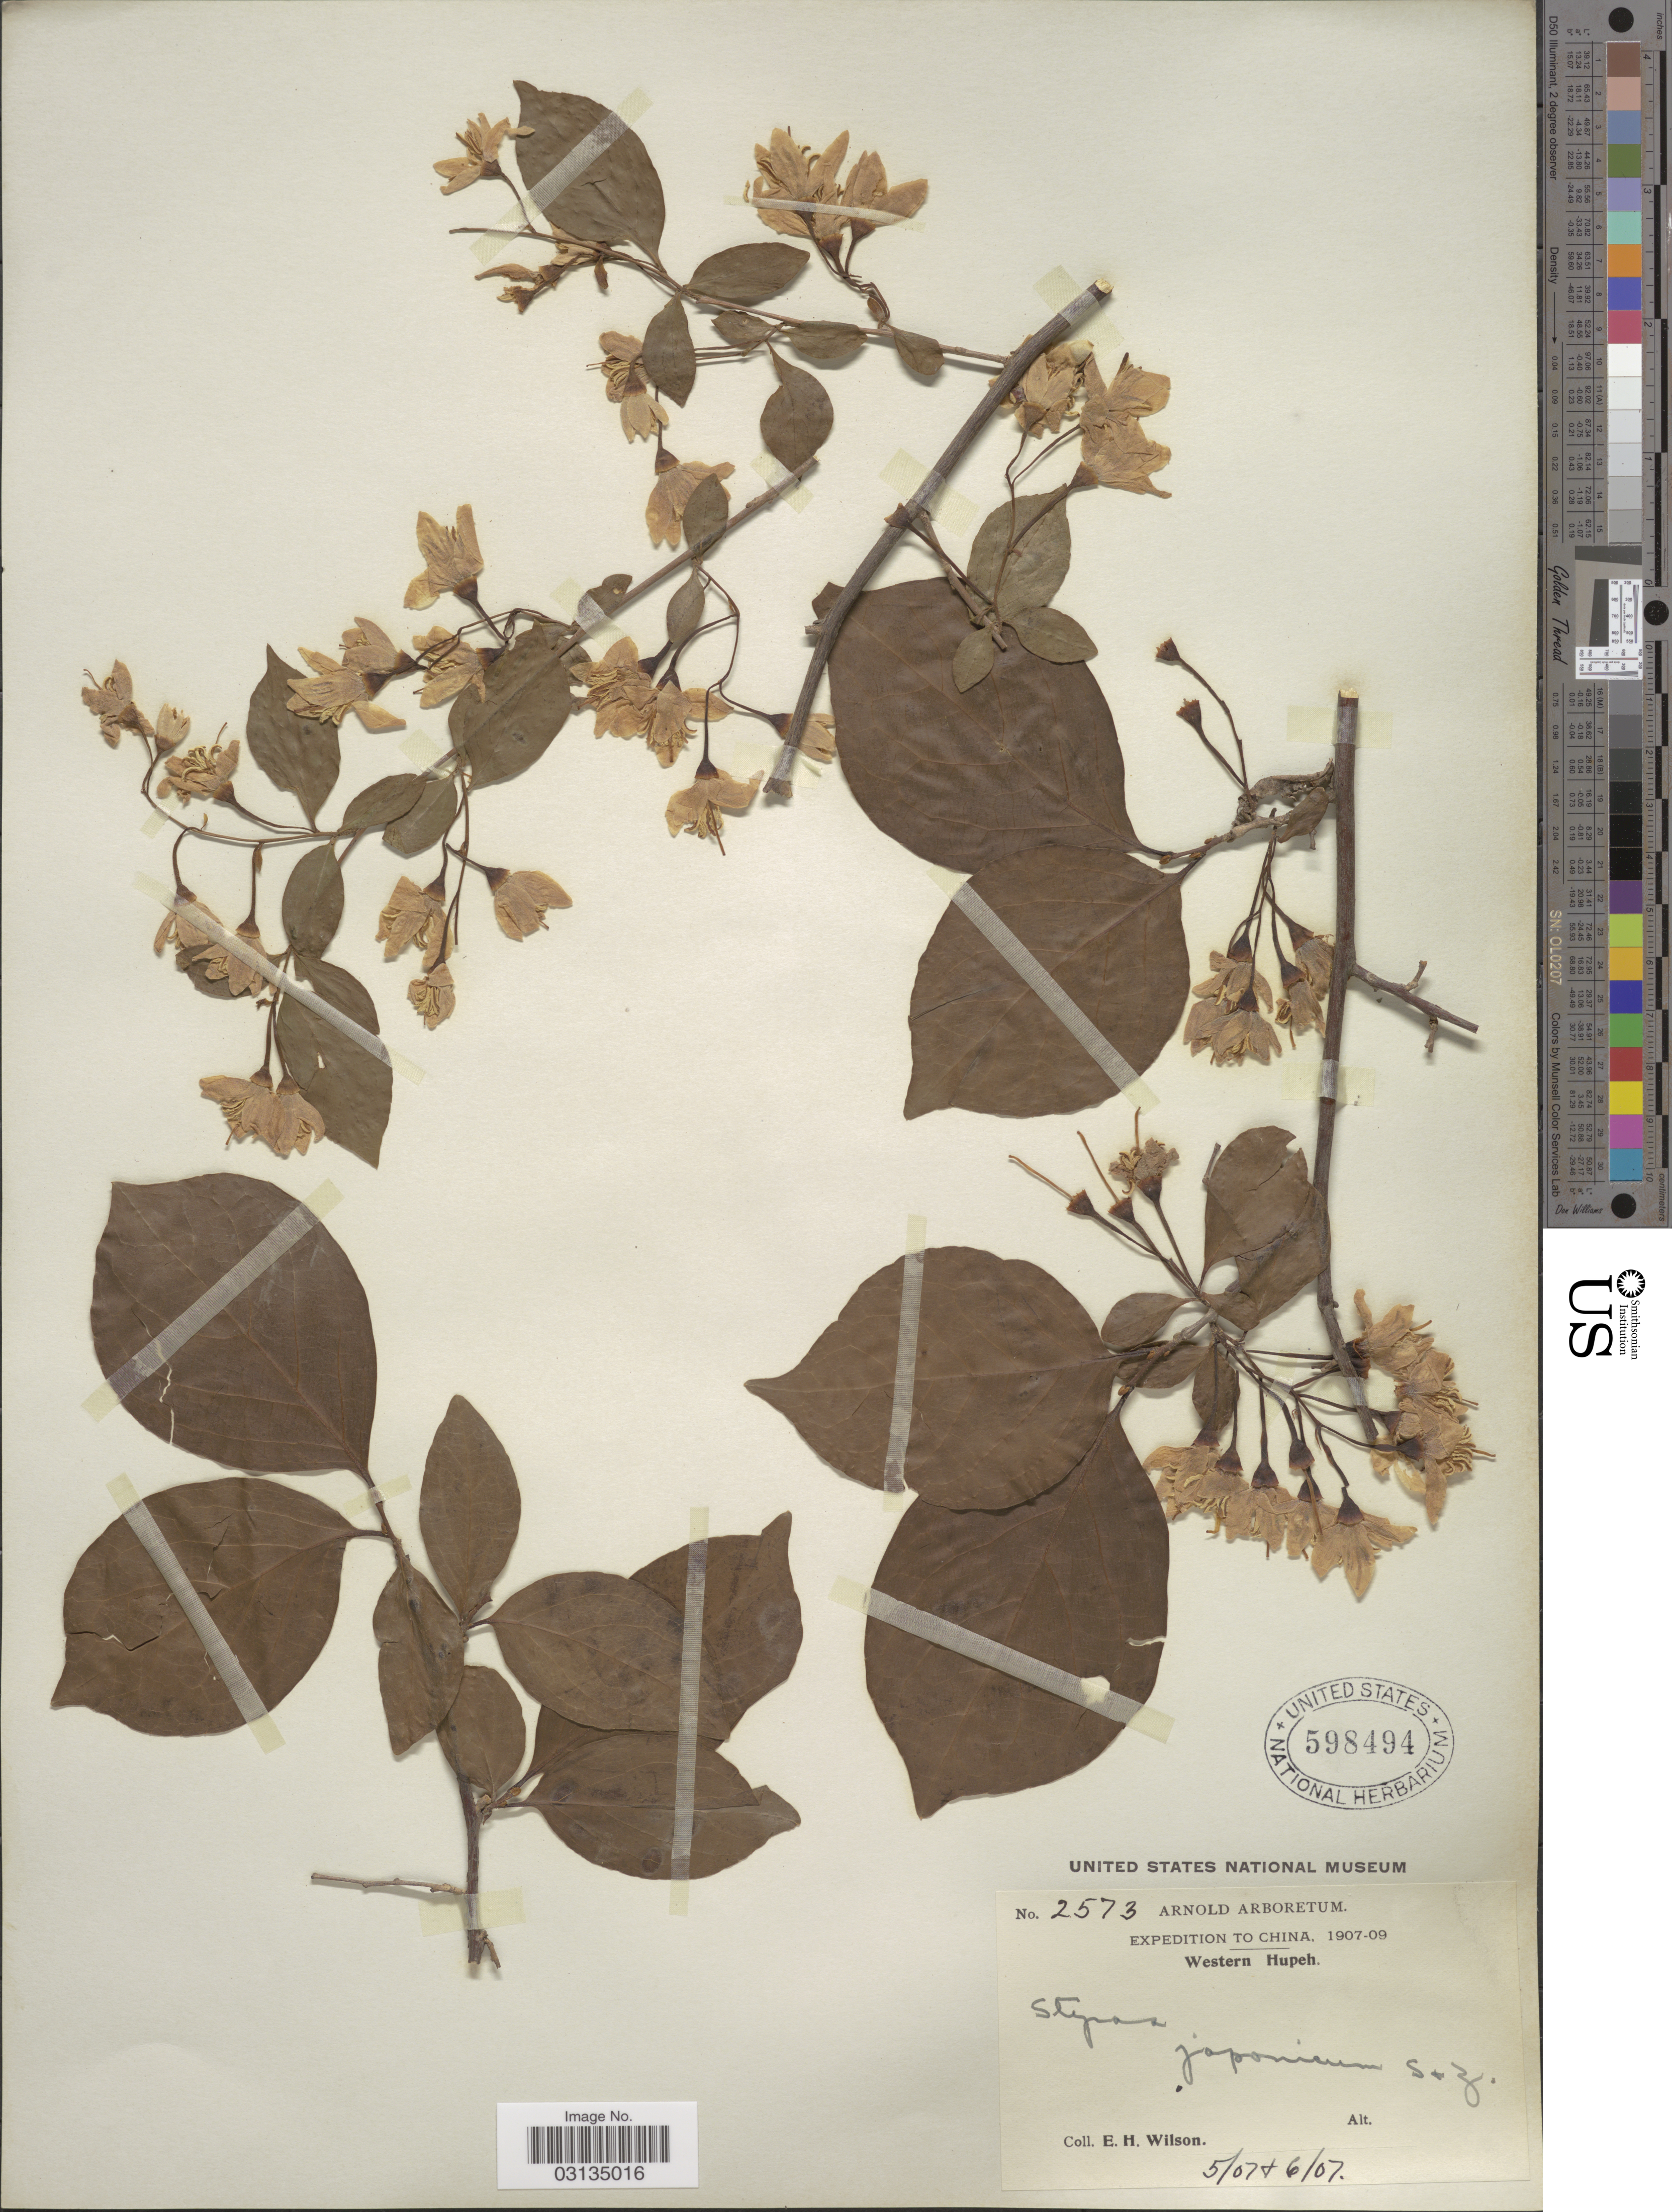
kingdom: Plantae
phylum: Tracheophyta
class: Magnoliopsida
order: Ericales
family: Styracaceae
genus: Styrax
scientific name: Styrax japonicus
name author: Siebold & Zucc.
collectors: E. Wilson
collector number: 2573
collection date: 1907-05/1907-06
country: China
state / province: Hubei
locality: Western Hupeh.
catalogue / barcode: US 598494